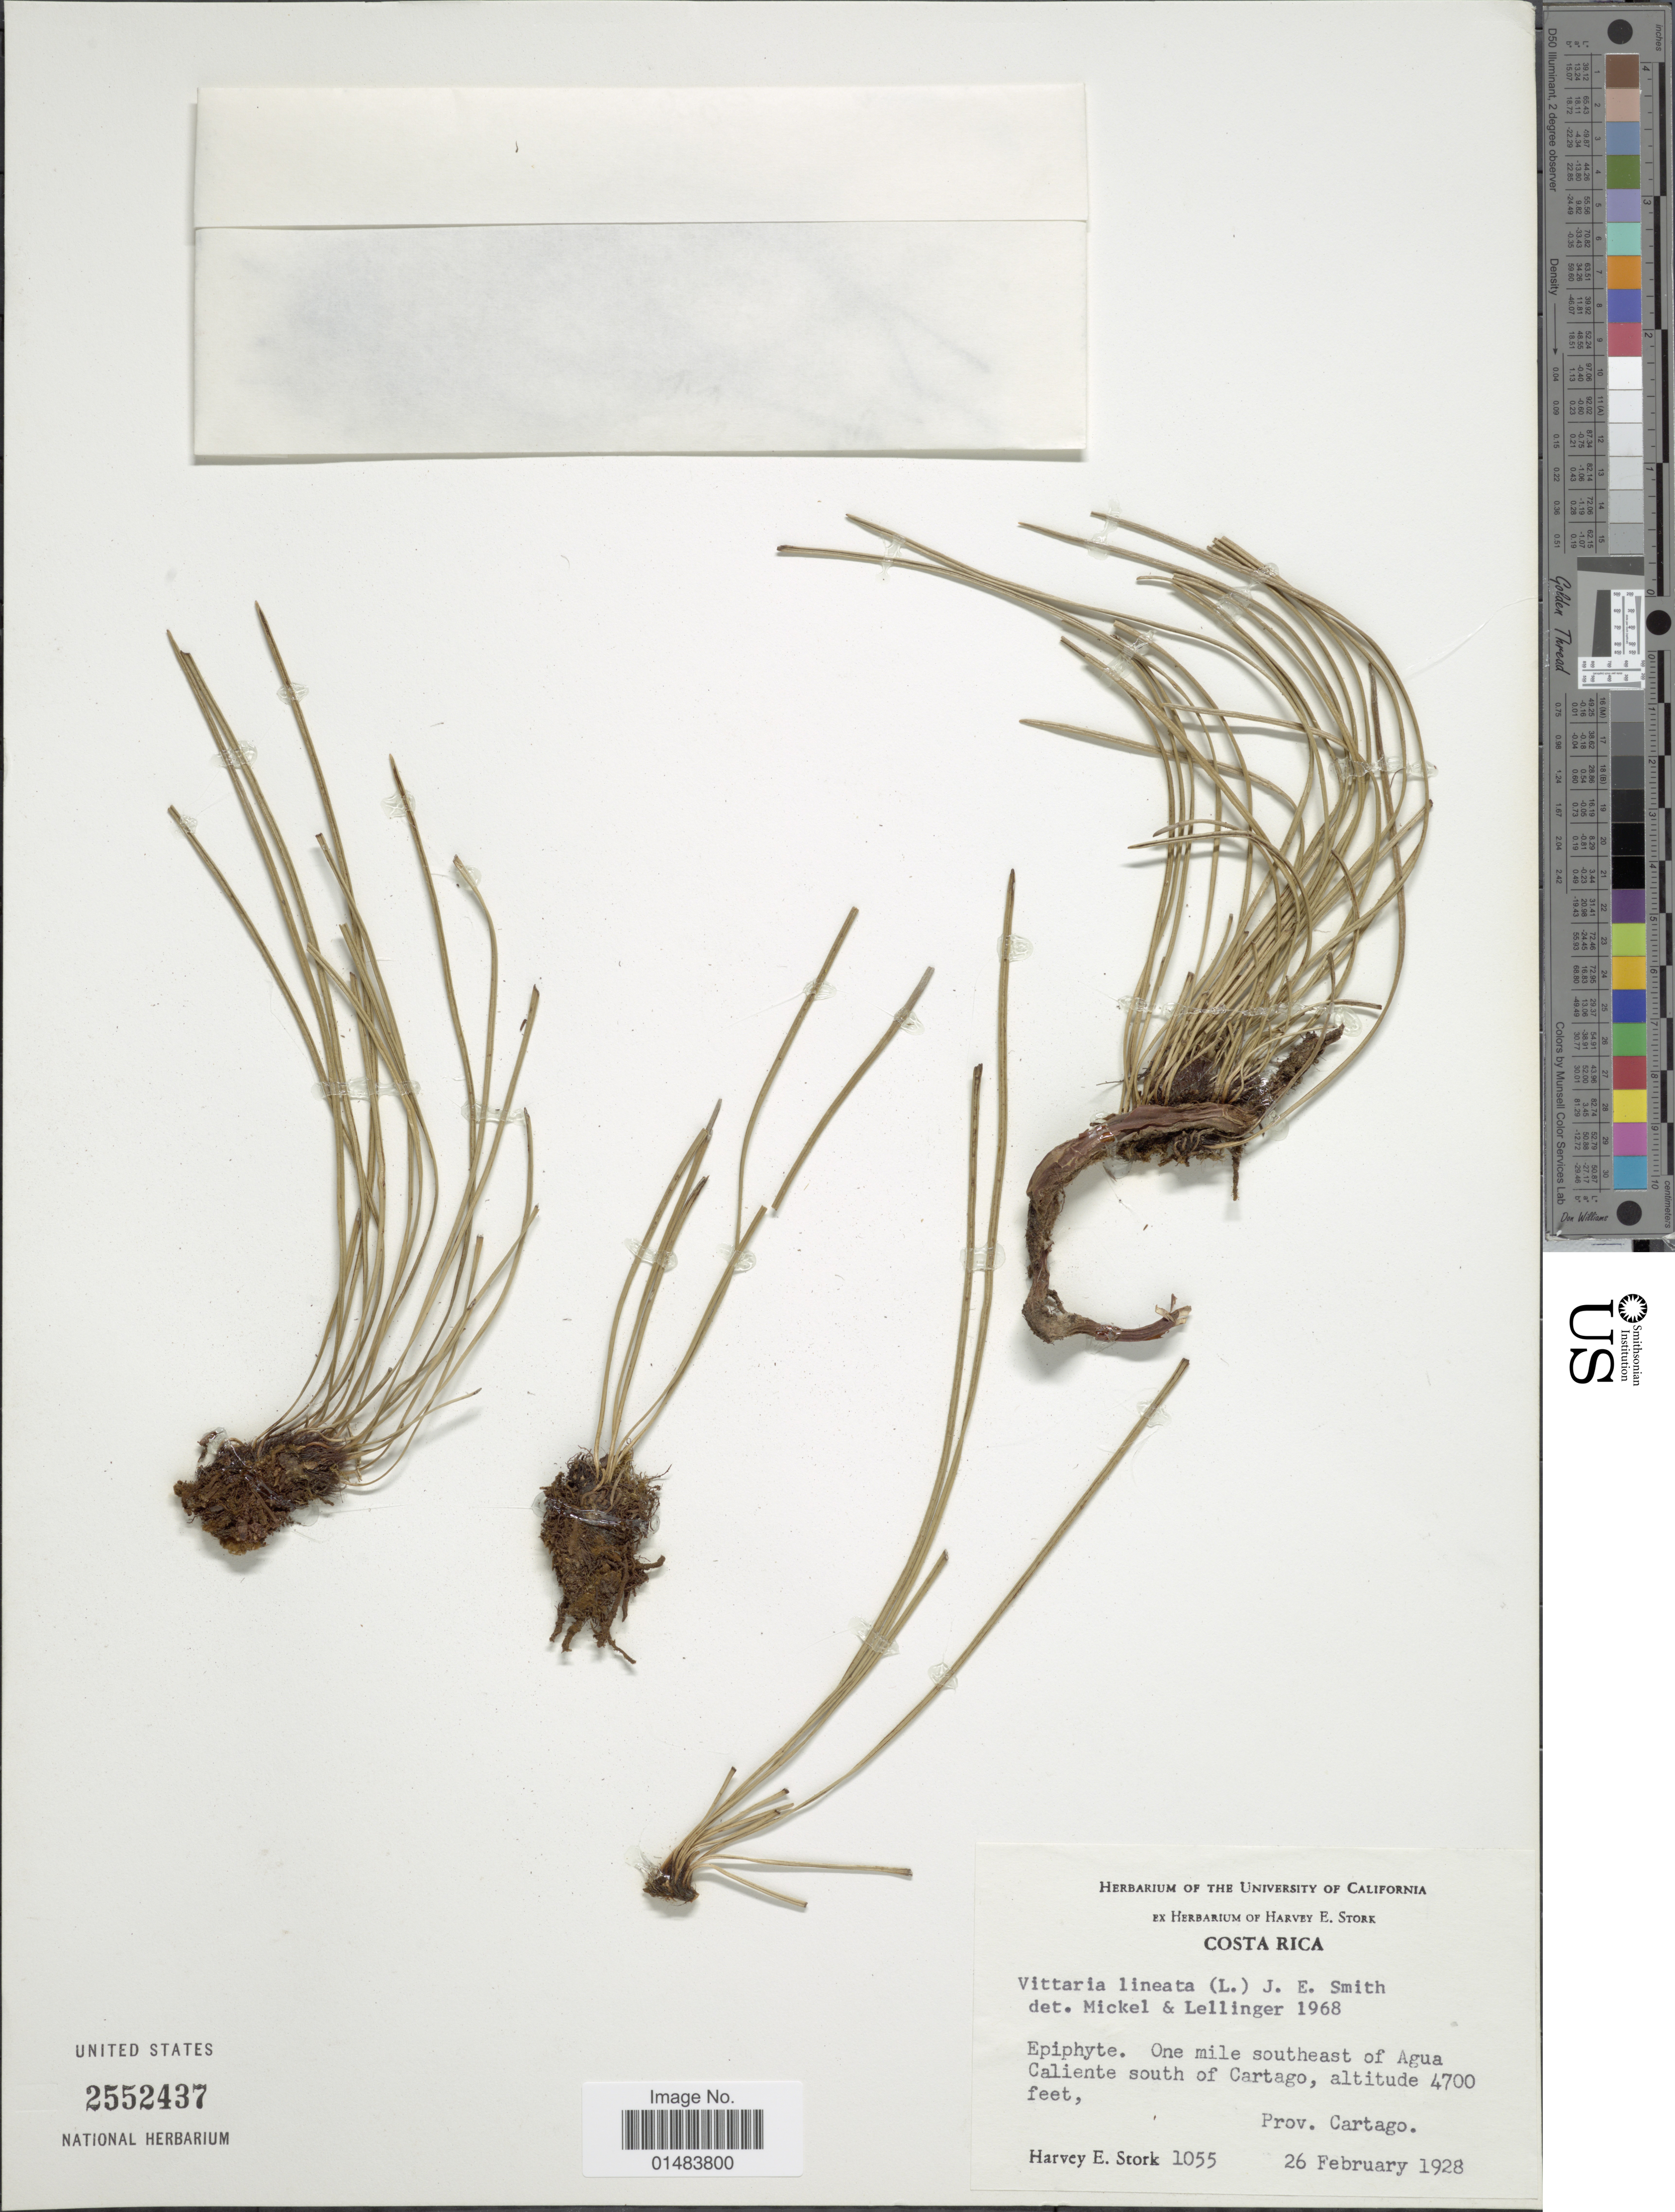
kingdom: Plantae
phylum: Tracheophyta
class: Polypodiopsida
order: Polypodiales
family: Pteridaceae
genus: Vittaria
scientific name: Vittaria lineata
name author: (L.) Sm.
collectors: H. E. Stork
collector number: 1055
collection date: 1928-02-26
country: Costa Rica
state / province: Cartago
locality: Epiphyte. One mile southeast of Agua Caliente south of Cartago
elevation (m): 1433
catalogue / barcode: US 2552437